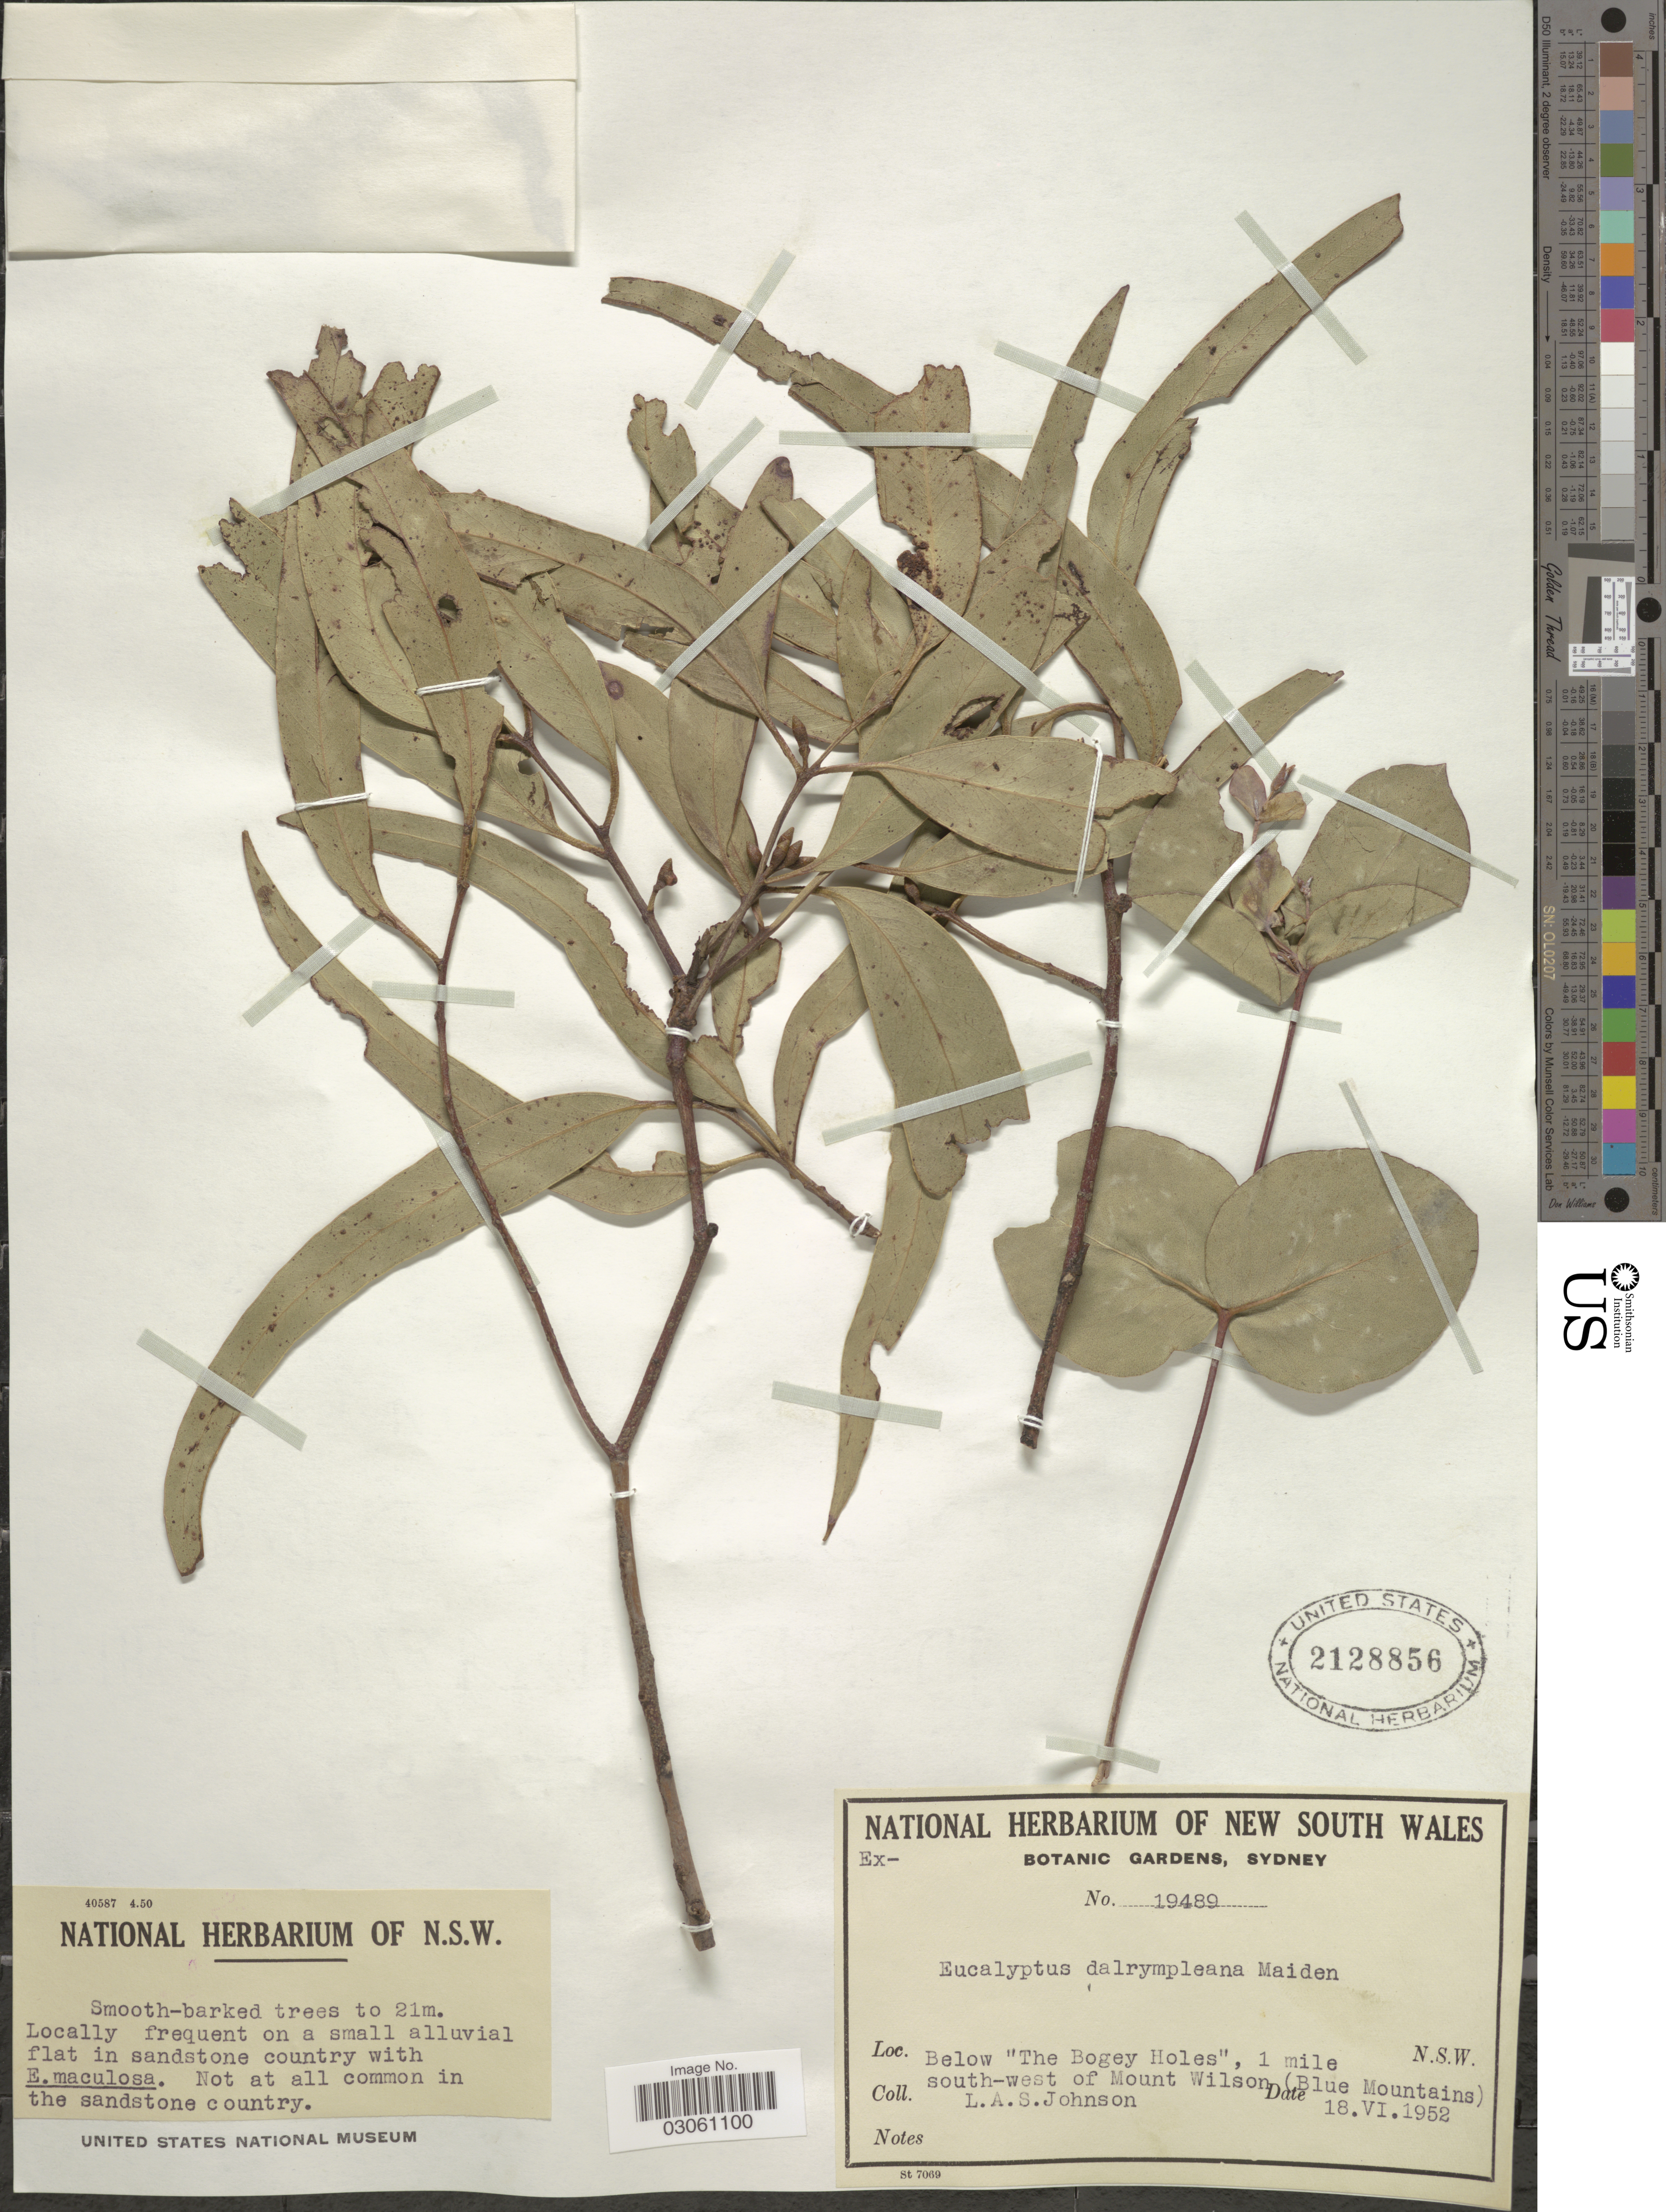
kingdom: Plantae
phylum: Tracheophyta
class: Magnoliopsida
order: Myrtales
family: Myrtaceae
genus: Eucalyptus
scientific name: Eucalyptus dalrympleana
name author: Maiden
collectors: L. A. S. Johnson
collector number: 19489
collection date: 1952-06-18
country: Australia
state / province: New South Wales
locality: Below "The Bogey Holes", 1 mile south-west of Mount Wilson (Blue Mountains).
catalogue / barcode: US 2128856